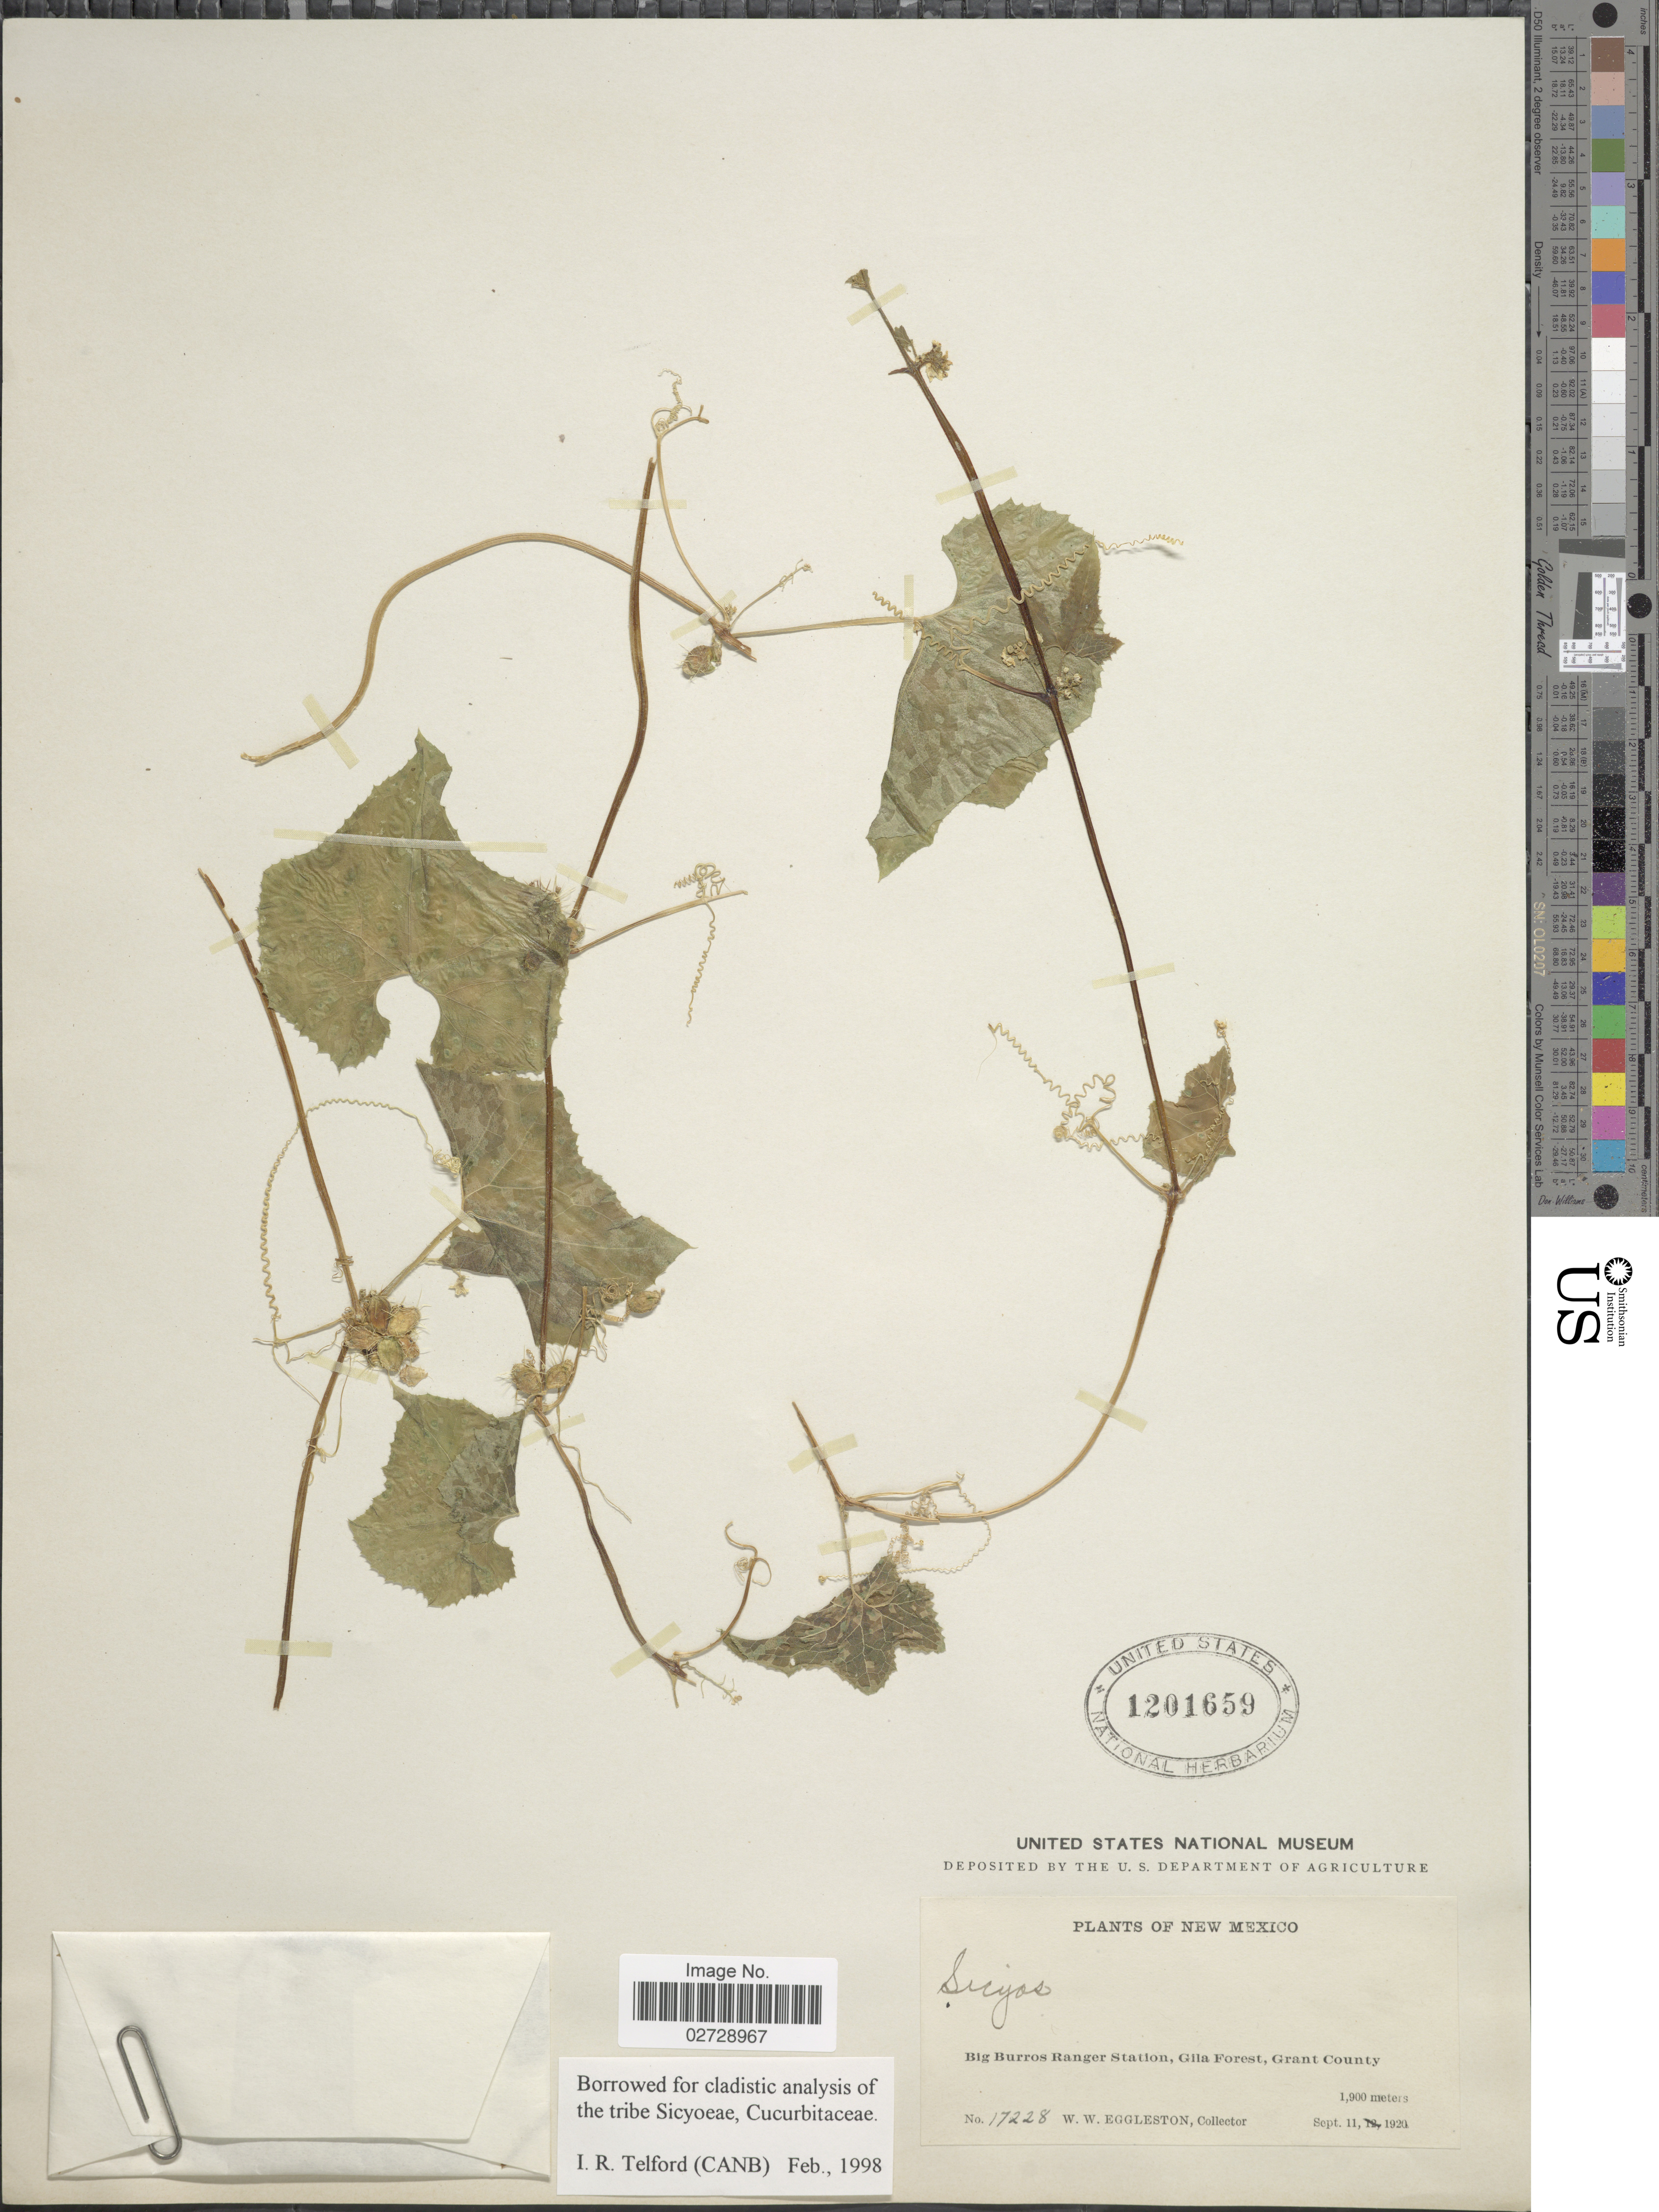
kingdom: Plantae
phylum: Tracheophyta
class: Magnoliopsida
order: Cucurbitales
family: Cucurbitaceae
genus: Sicyos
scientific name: Sicyos sp.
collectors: W. W. Eggleston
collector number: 17228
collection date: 1920-09-11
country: United States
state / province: New Mexico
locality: Big Burros Ranger Station, Gila Forest, Grant County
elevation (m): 1900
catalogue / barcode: US 1201659